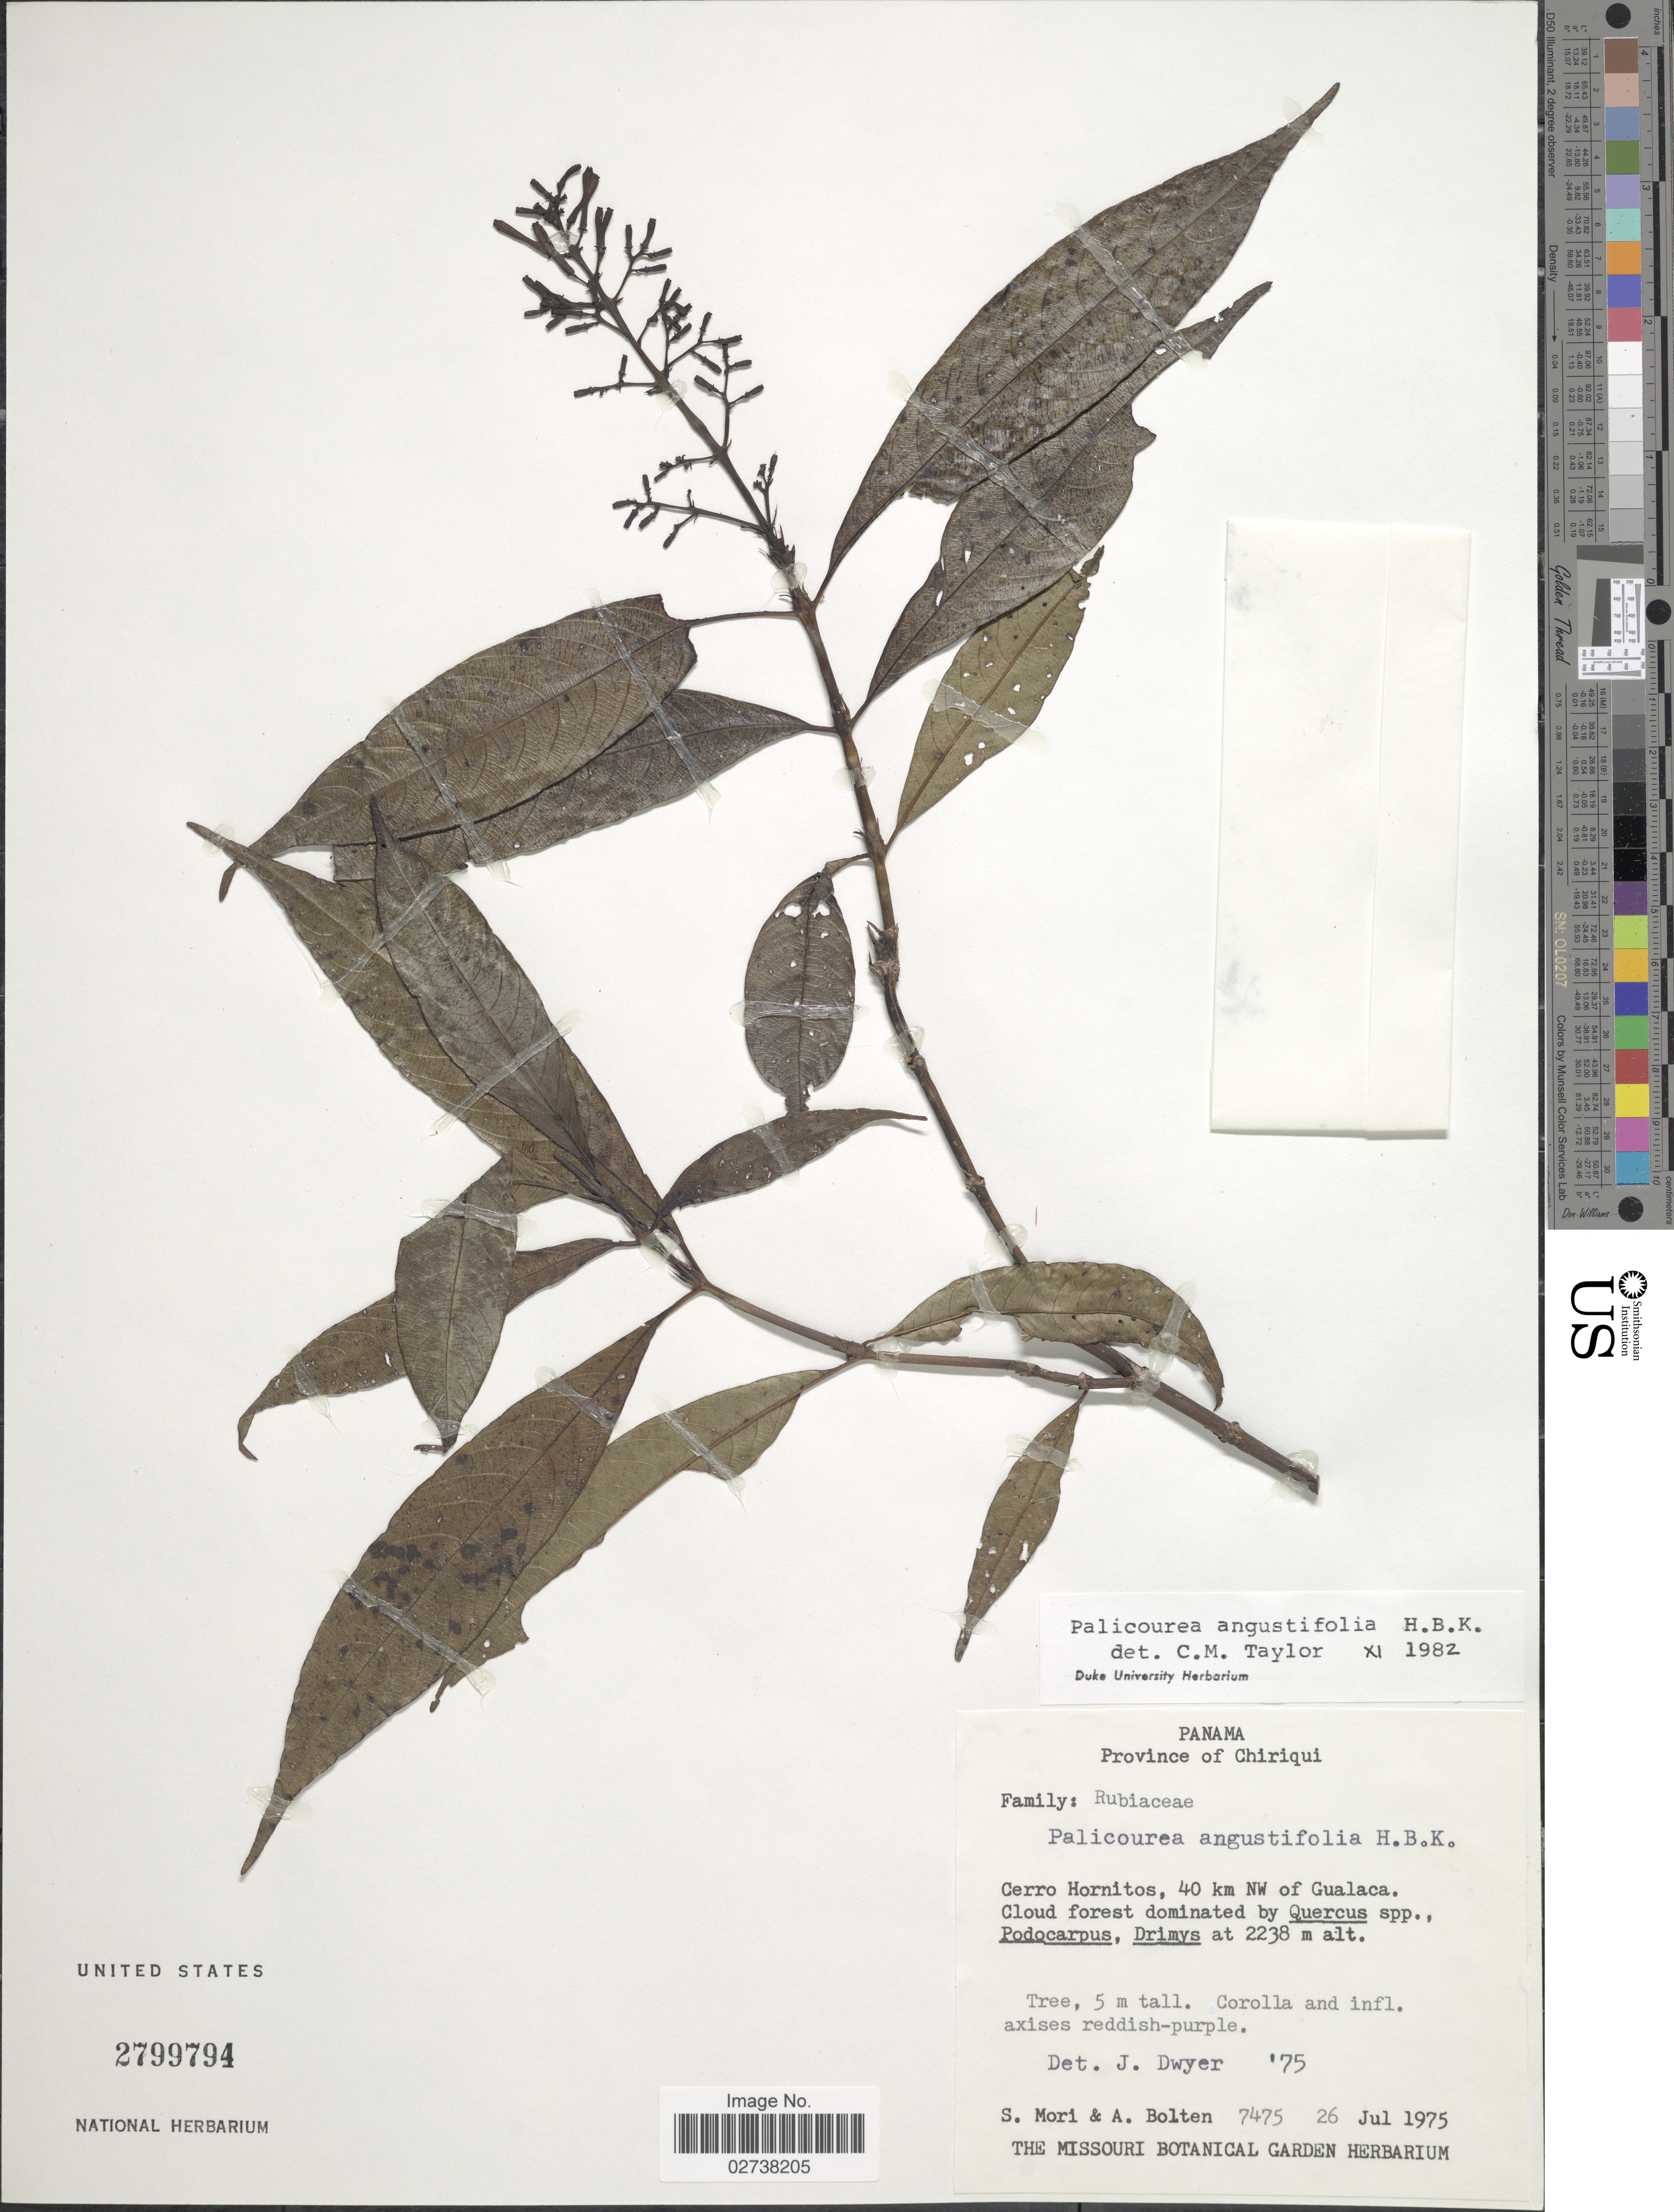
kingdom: Plantae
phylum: Tracheophyta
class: Magnoliopsida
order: Gentianales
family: Rubiaceae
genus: Palicourea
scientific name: Palicourea angustifolia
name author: Kunth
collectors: S. Mori & A. Bolten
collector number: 7475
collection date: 1975-07-26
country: Panama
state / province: Chiriqui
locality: Cerro Hornitos, 40 km NW of Gualaca, Cloud forest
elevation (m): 2238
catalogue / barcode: US 2799794